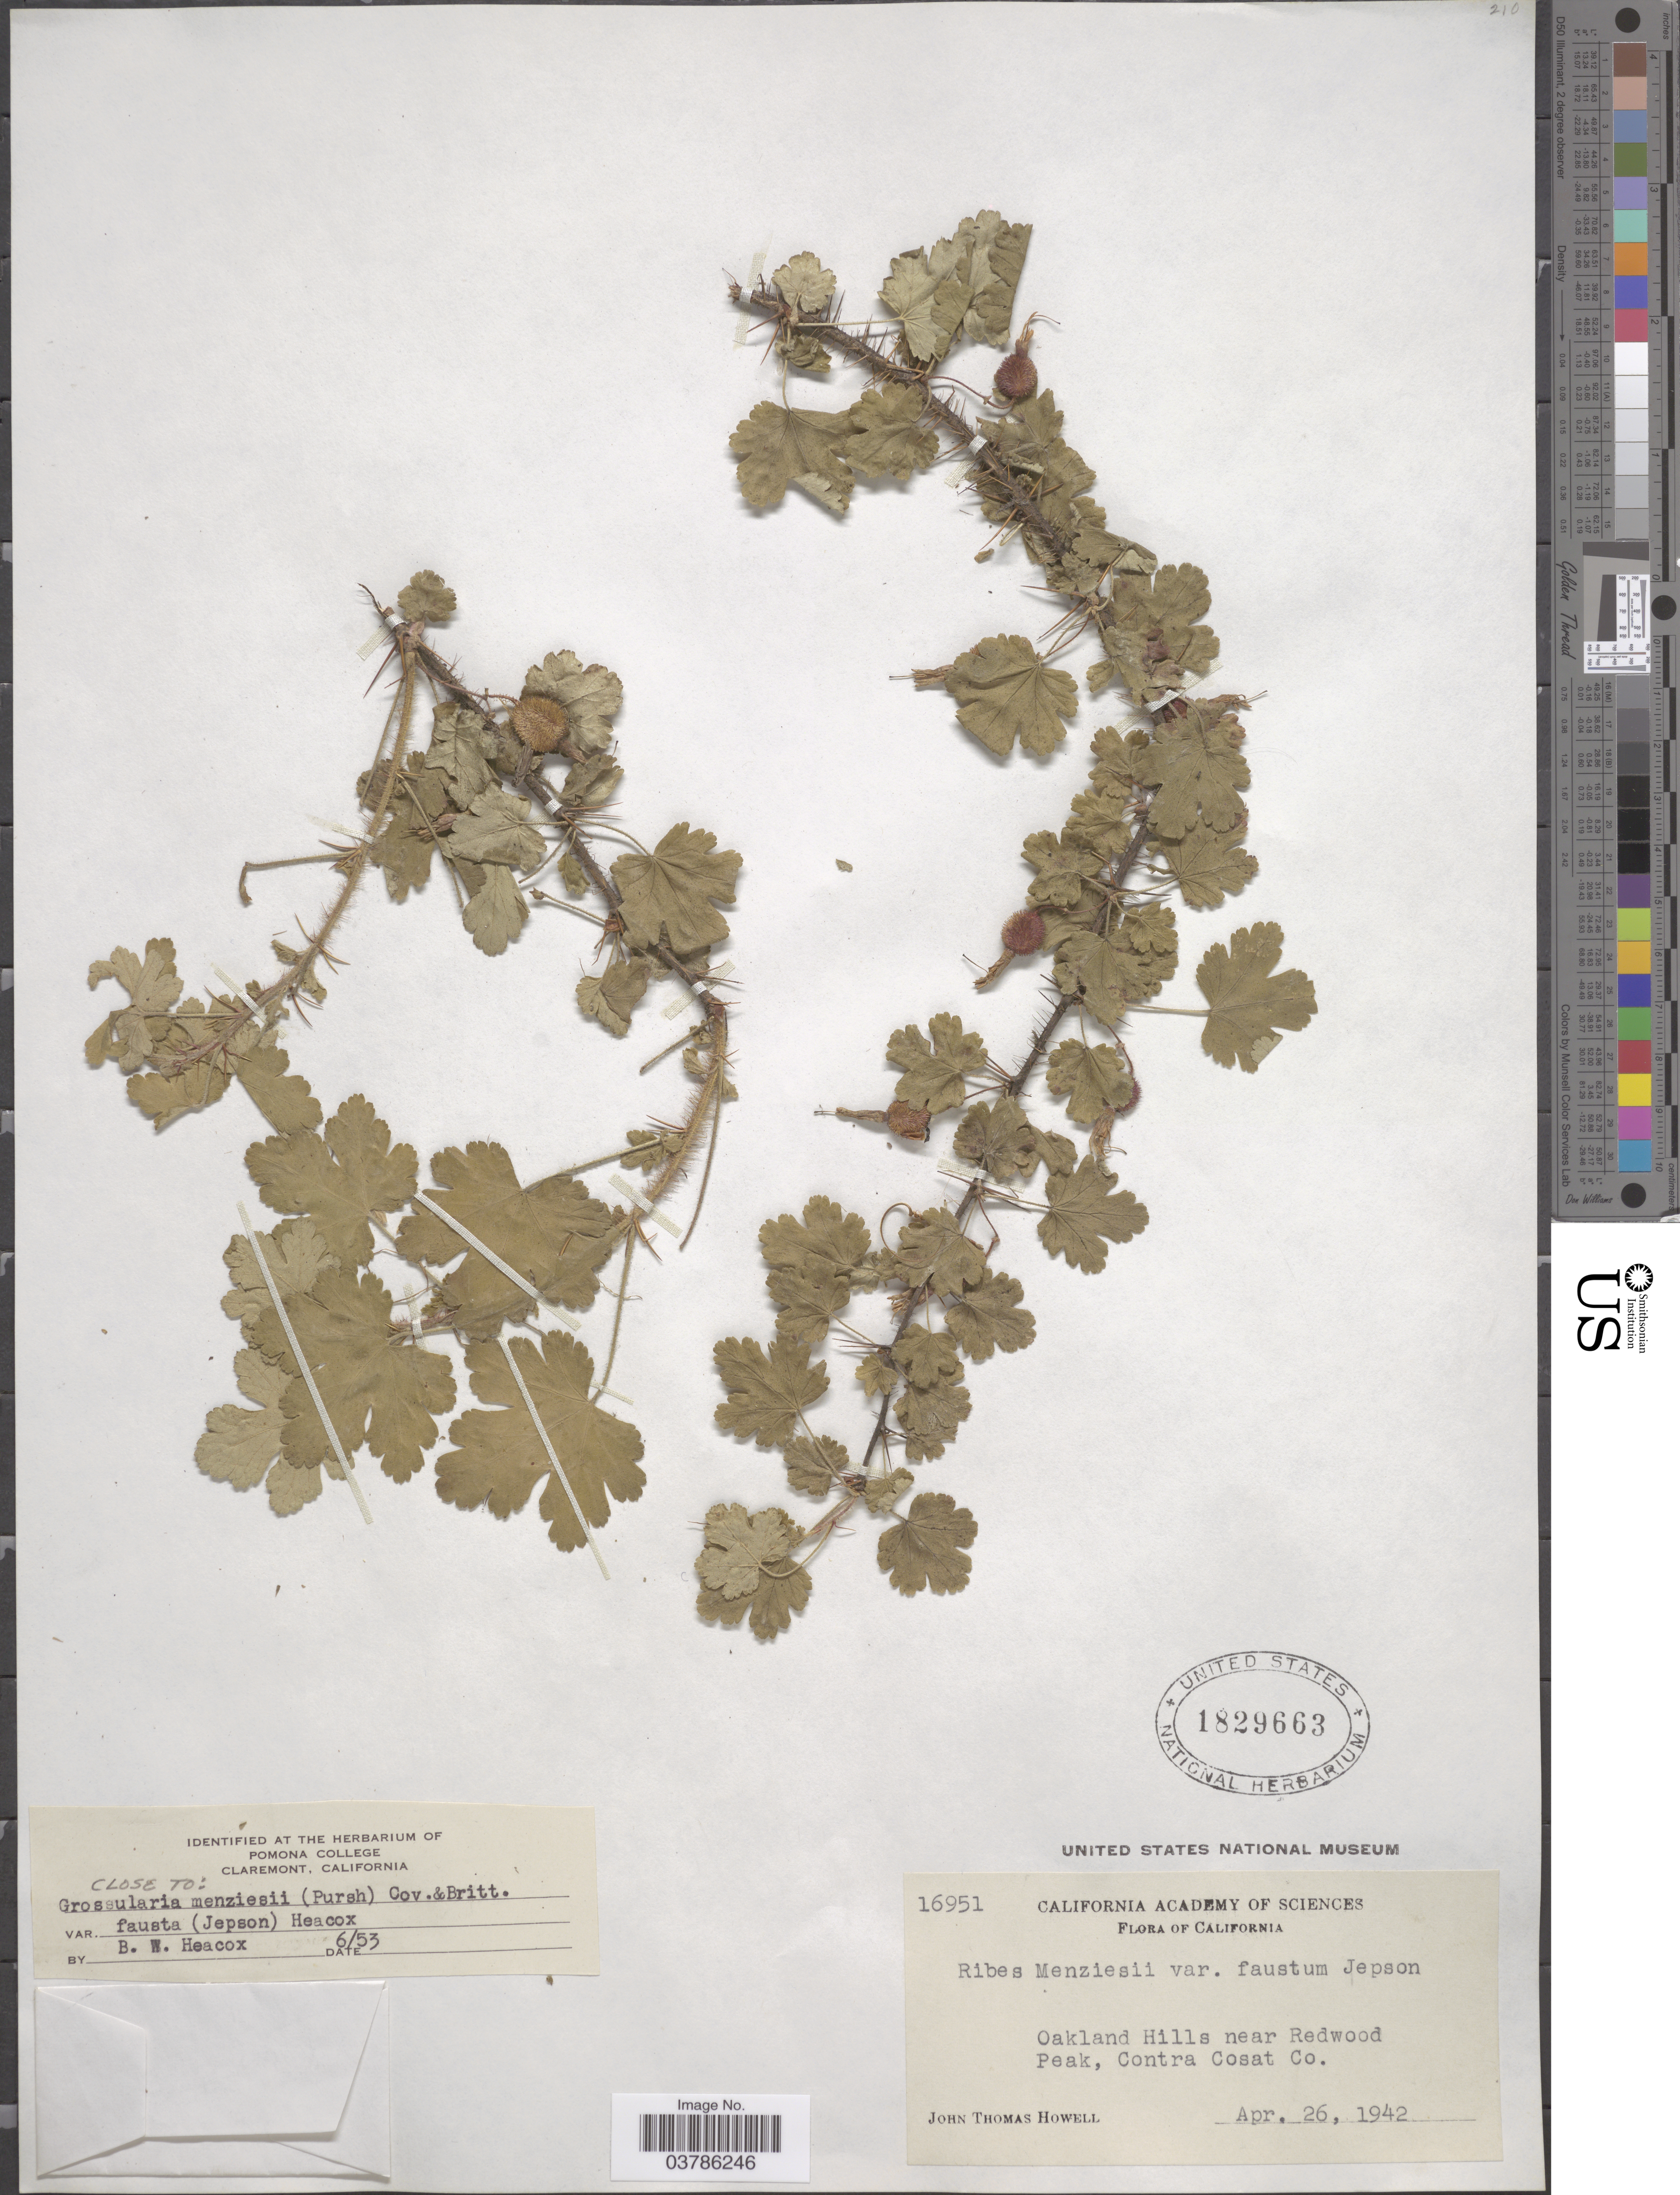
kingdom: Plantae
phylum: Tracheophyta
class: Magnoliopsida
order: Saxifragales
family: Grossulariaceae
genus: Ribes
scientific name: Ribes menziesii var. faustum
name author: Jeps.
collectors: J. T. Howell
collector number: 16951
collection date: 1942-04-26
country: United States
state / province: California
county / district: Alameda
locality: Oakland Hills near Redwood Peak, Contra Costa Co.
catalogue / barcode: US 1829663